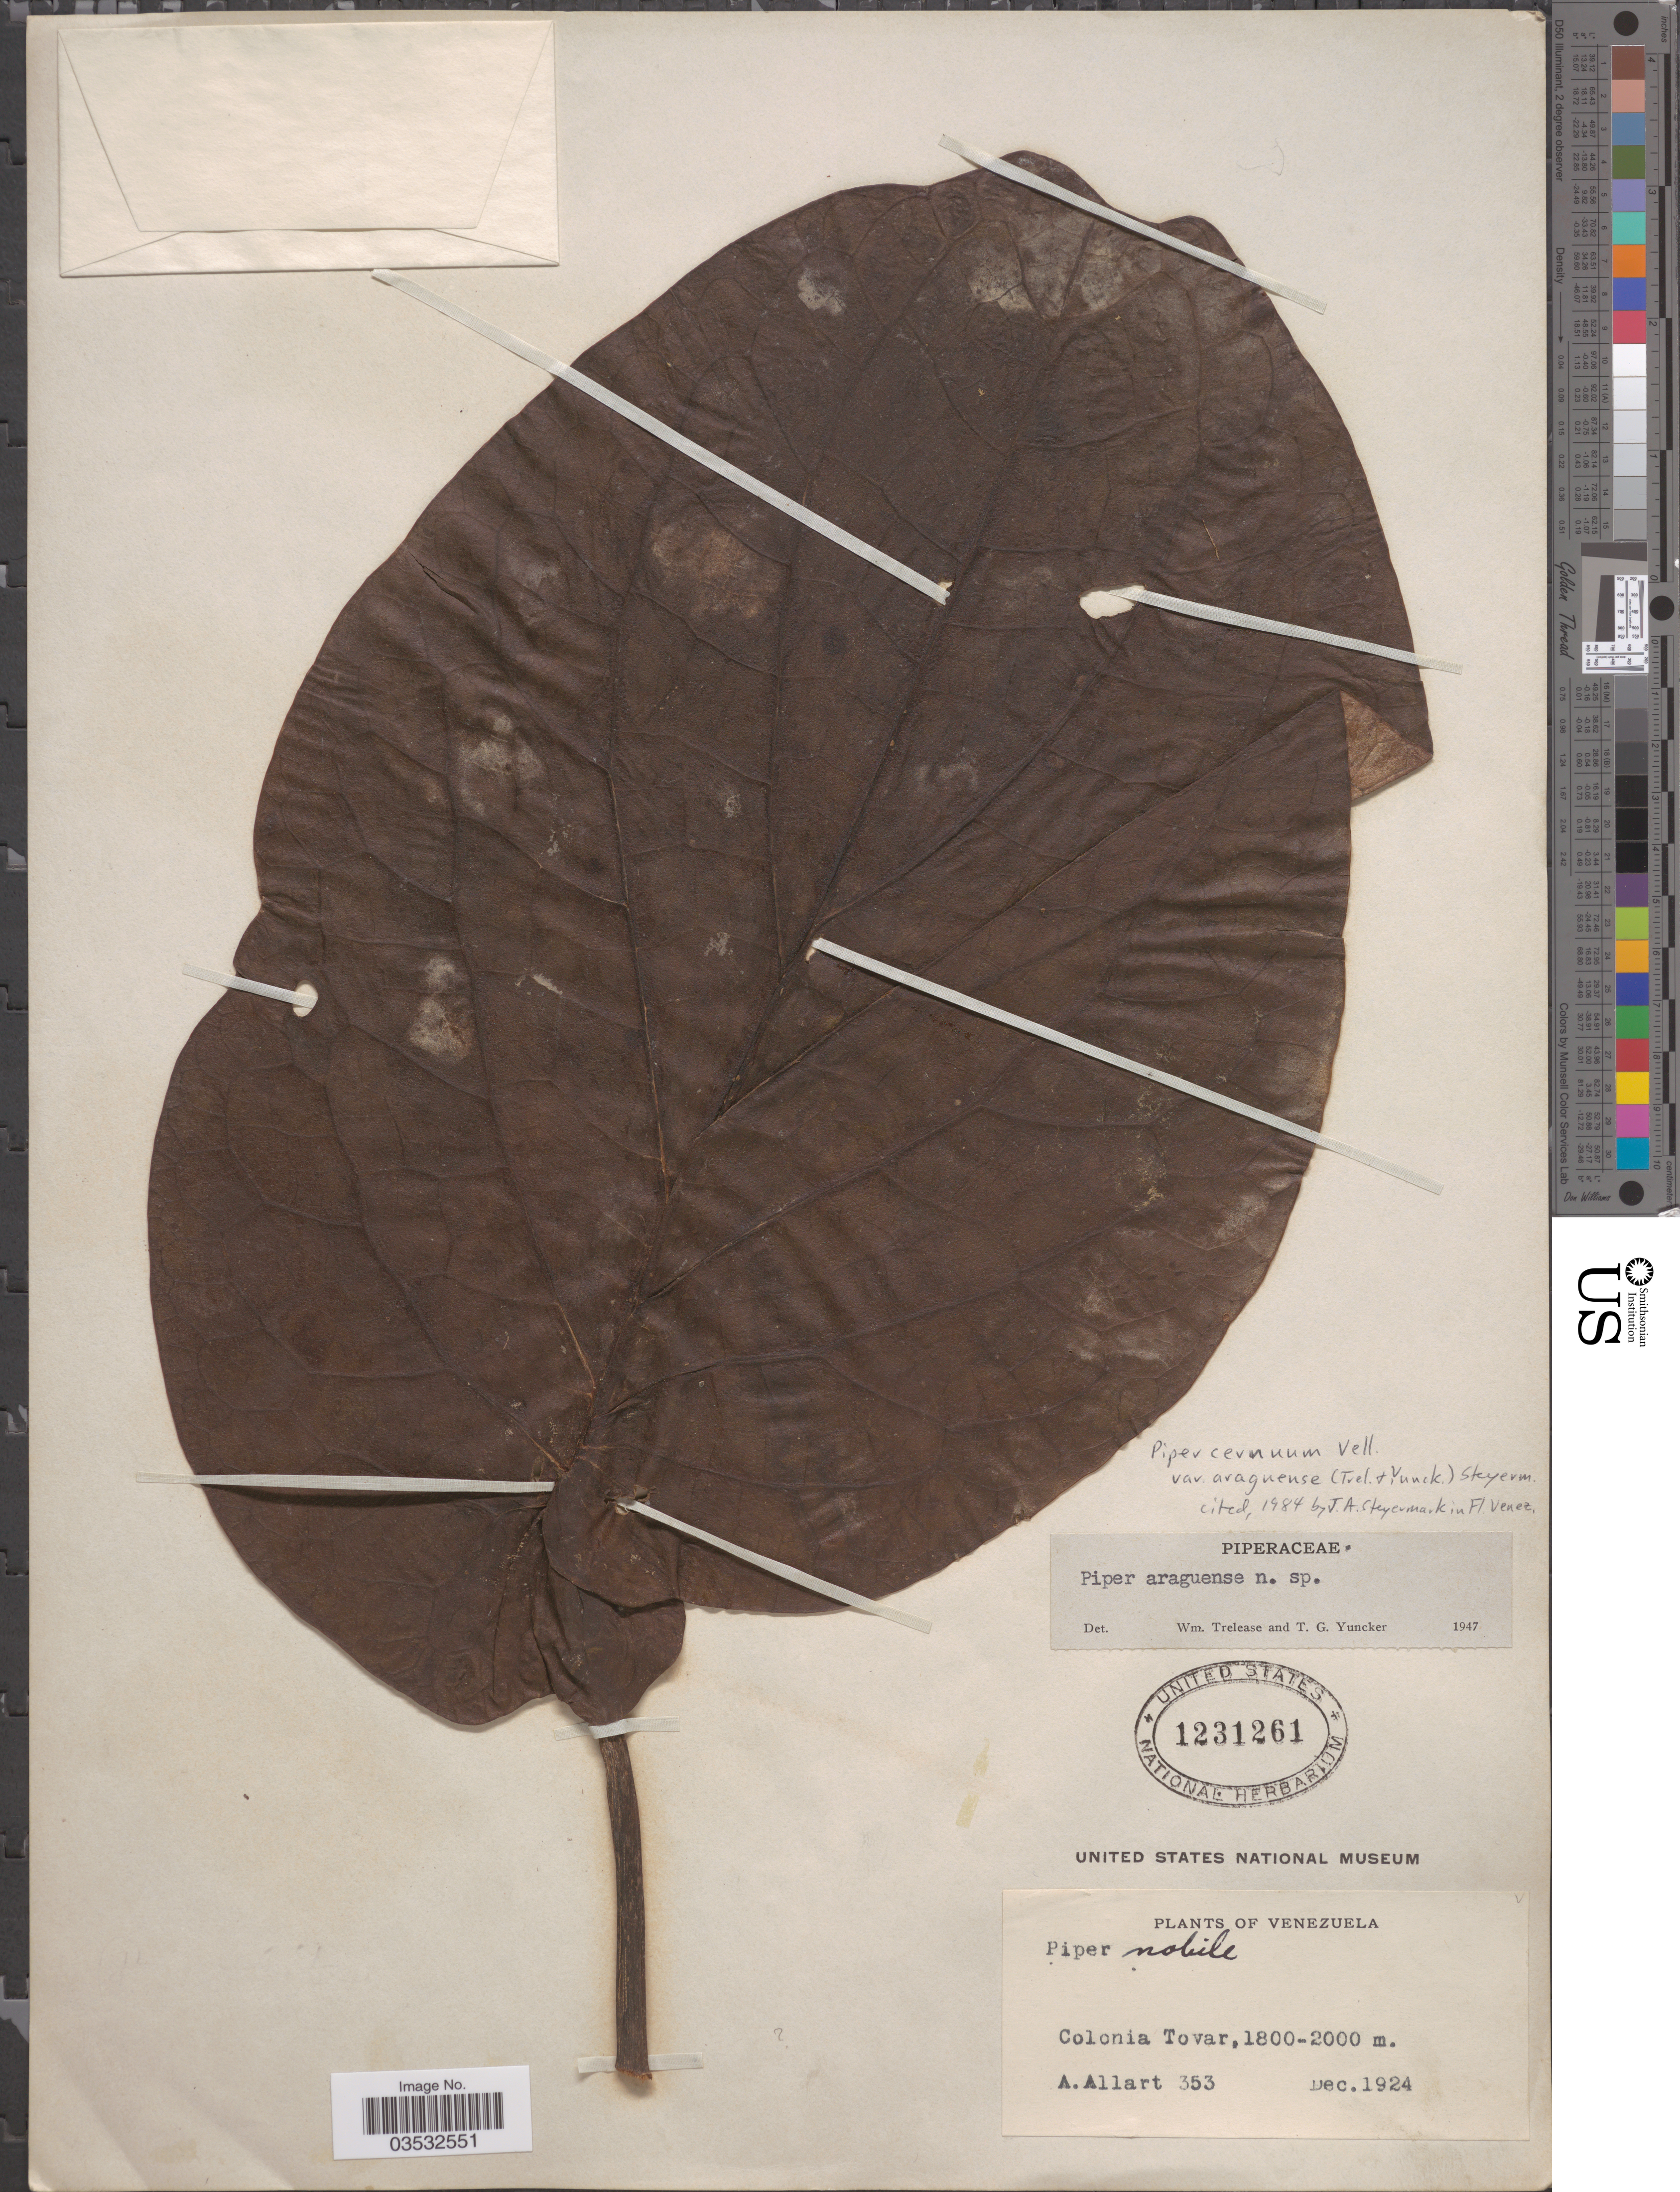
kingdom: Plantae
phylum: Tracheophyta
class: Magnoliopsida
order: Piperales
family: Piperaceae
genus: Piper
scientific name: Piper cernuum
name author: Vell.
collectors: A. Allart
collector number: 353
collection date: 1924-12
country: Venezuela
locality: Colonia Tovar.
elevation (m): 1800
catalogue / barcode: US 1231261